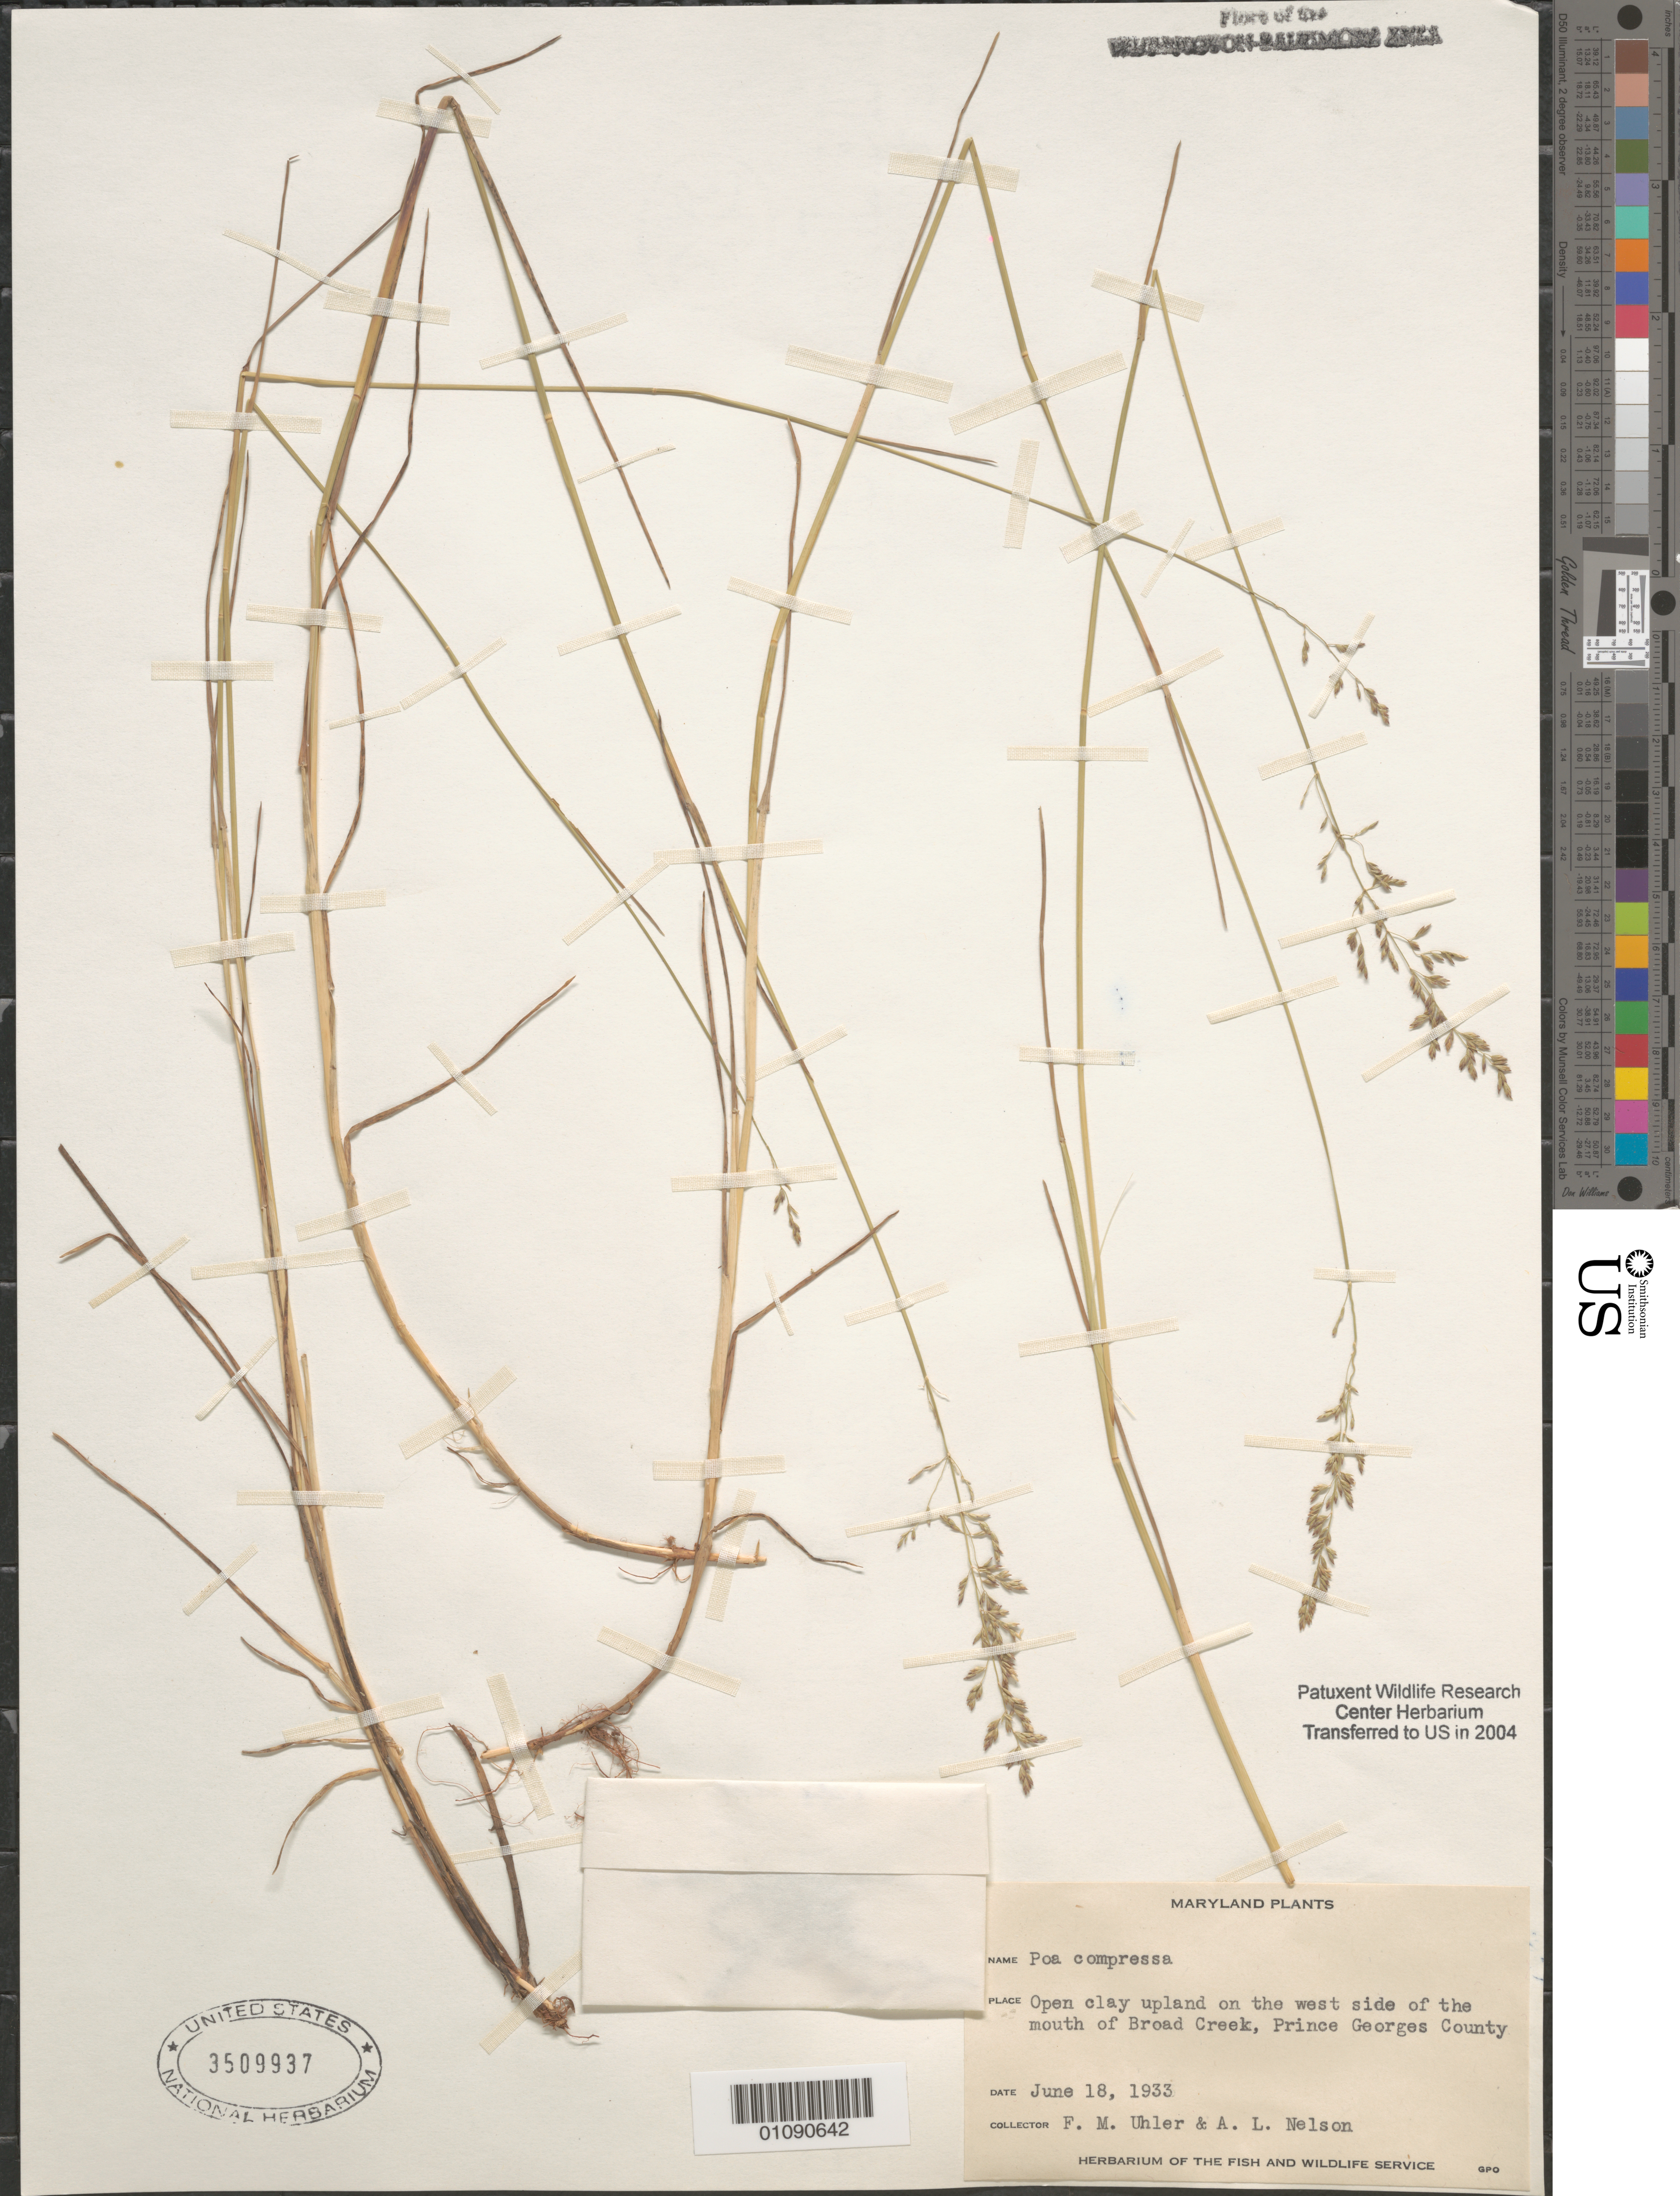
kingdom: Plantae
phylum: Tracheophyta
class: Liliopsida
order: Poales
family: Poaceae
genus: Poa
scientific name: Poa compressa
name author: L.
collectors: F. M. Uhler & A. L. Nelson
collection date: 1933-06-18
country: United States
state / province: Maryland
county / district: Prince George's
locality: On the W. side of the mouth of Broad Creek.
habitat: Open clay upland.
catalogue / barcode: US 3509937